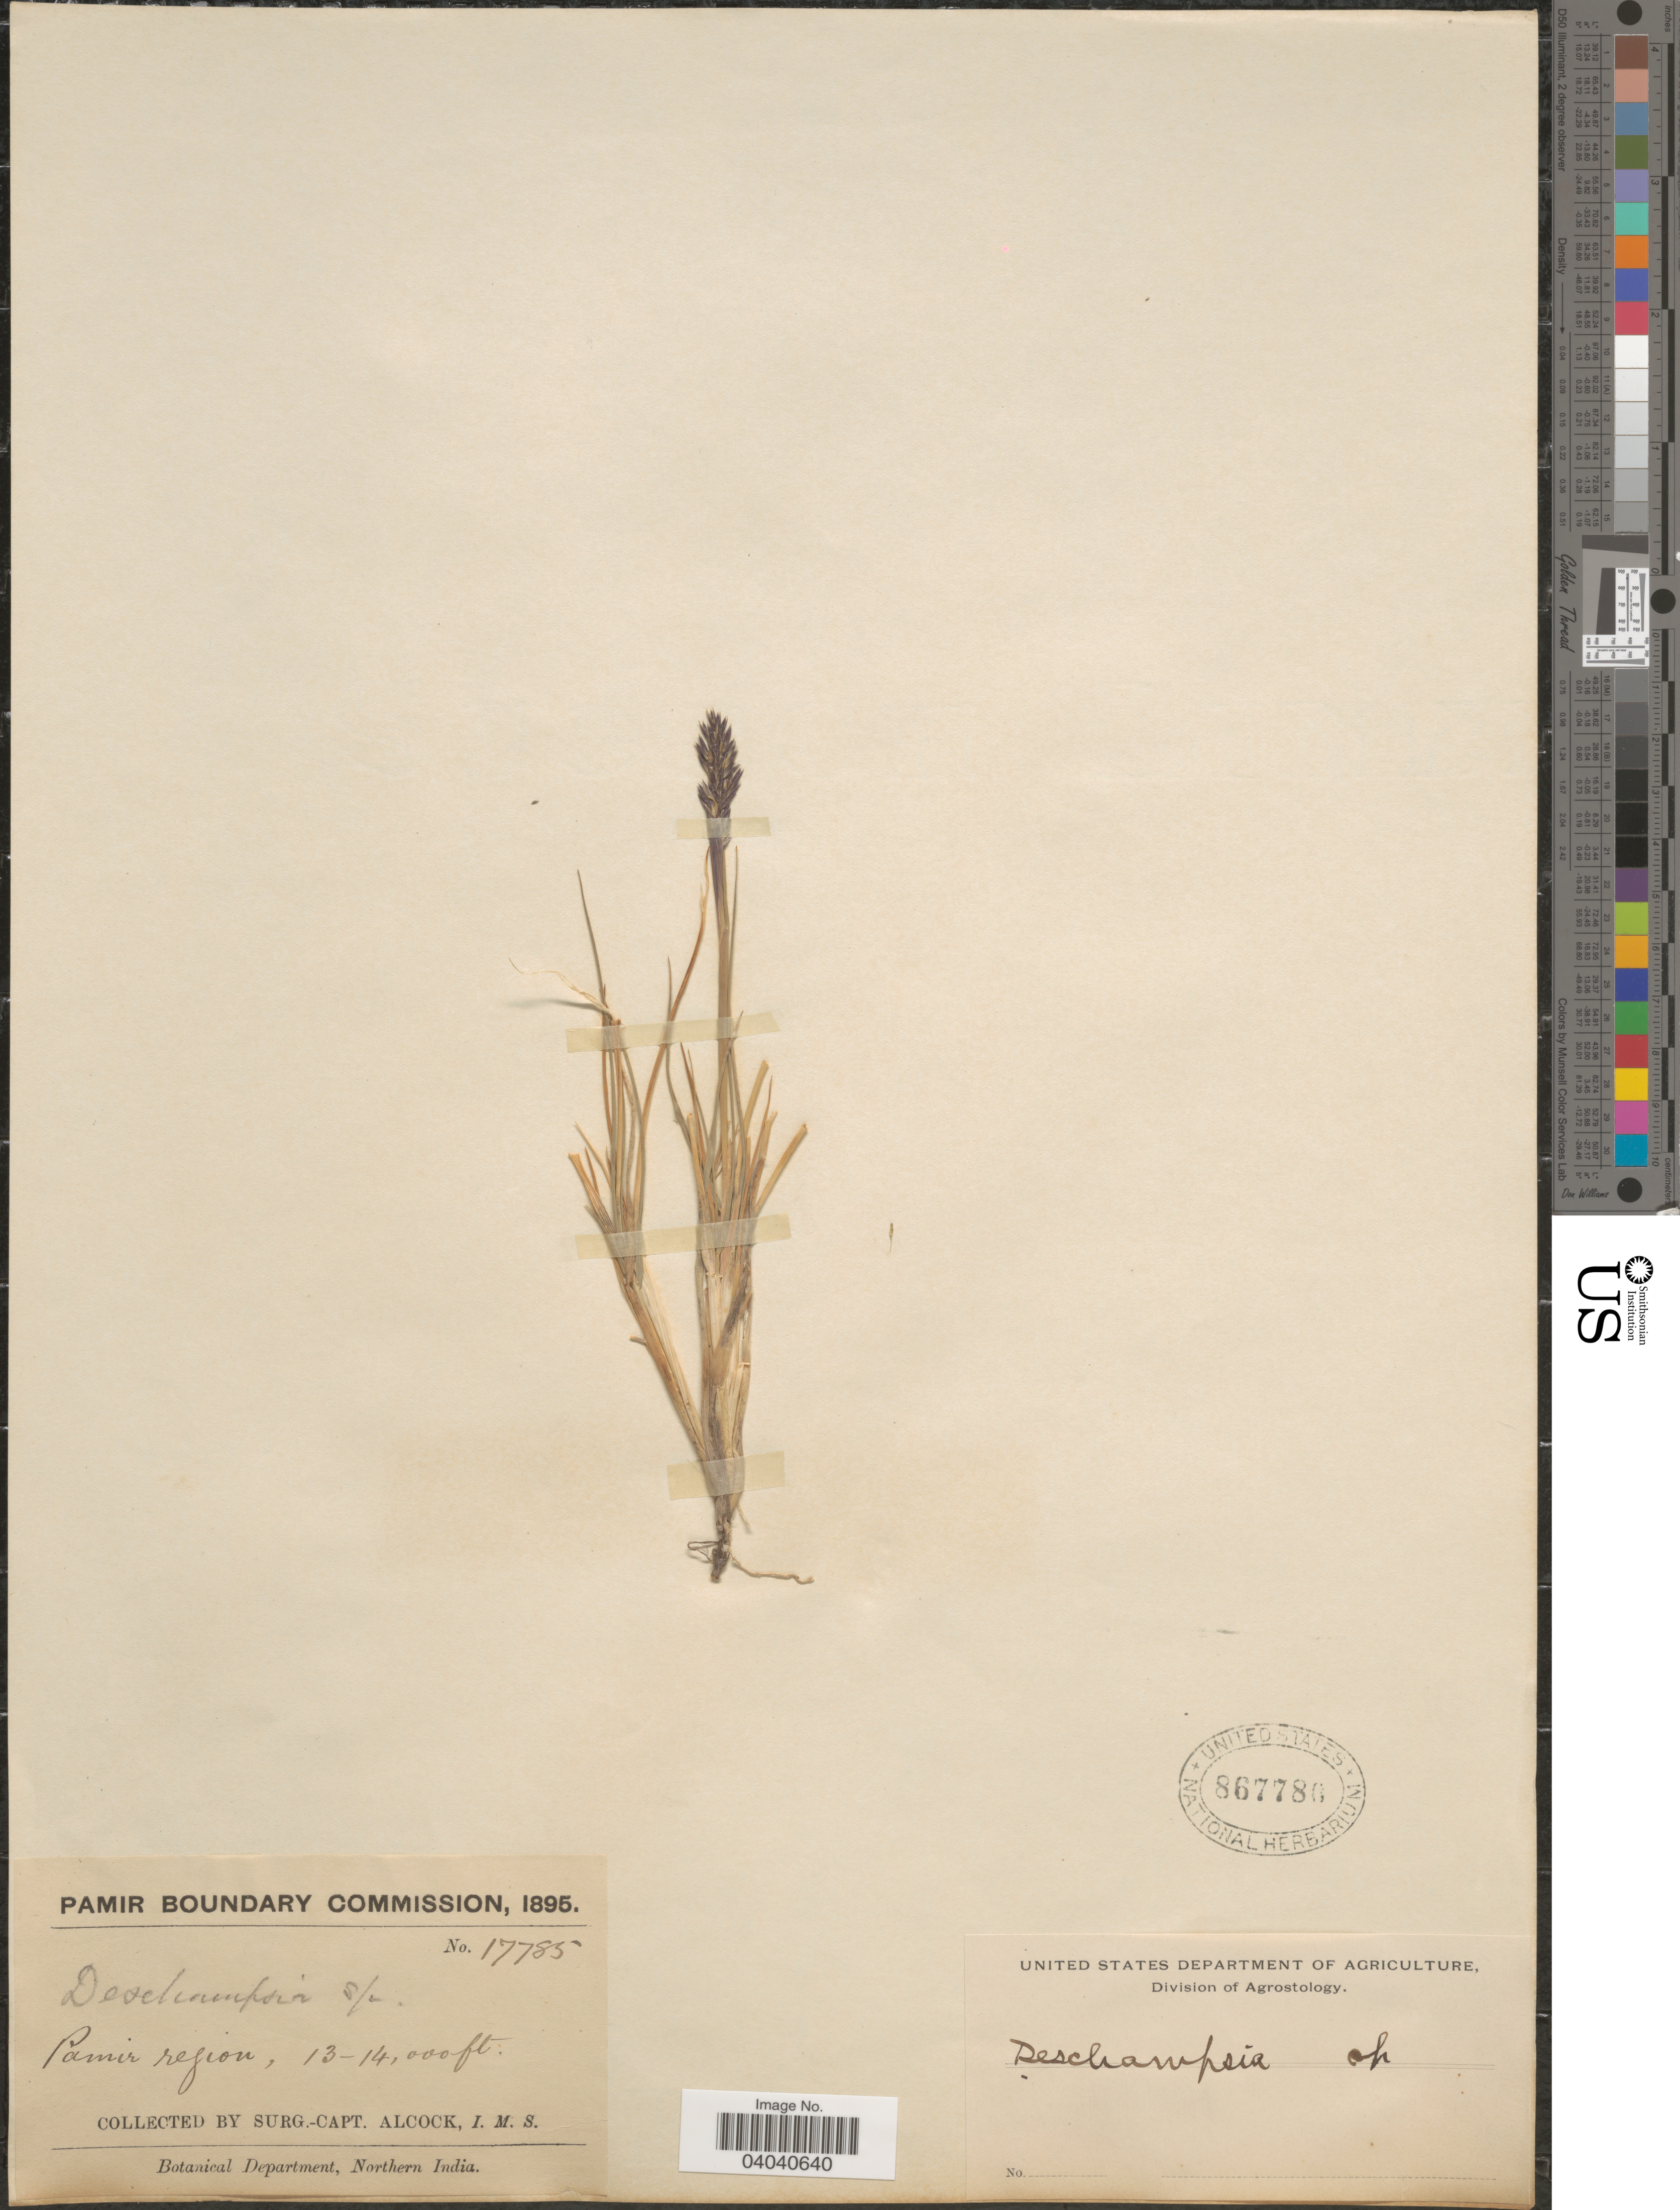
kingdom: Plantae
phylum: Tracheophyta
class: Liliopsida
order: Poales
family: Poaceae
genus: Deschampsia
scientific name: Deschampsia sp.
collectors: Surg. -Capt. Alcock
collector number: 177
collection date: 1895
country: India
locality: Pamir region.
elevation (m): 3962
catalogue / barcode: US 867780